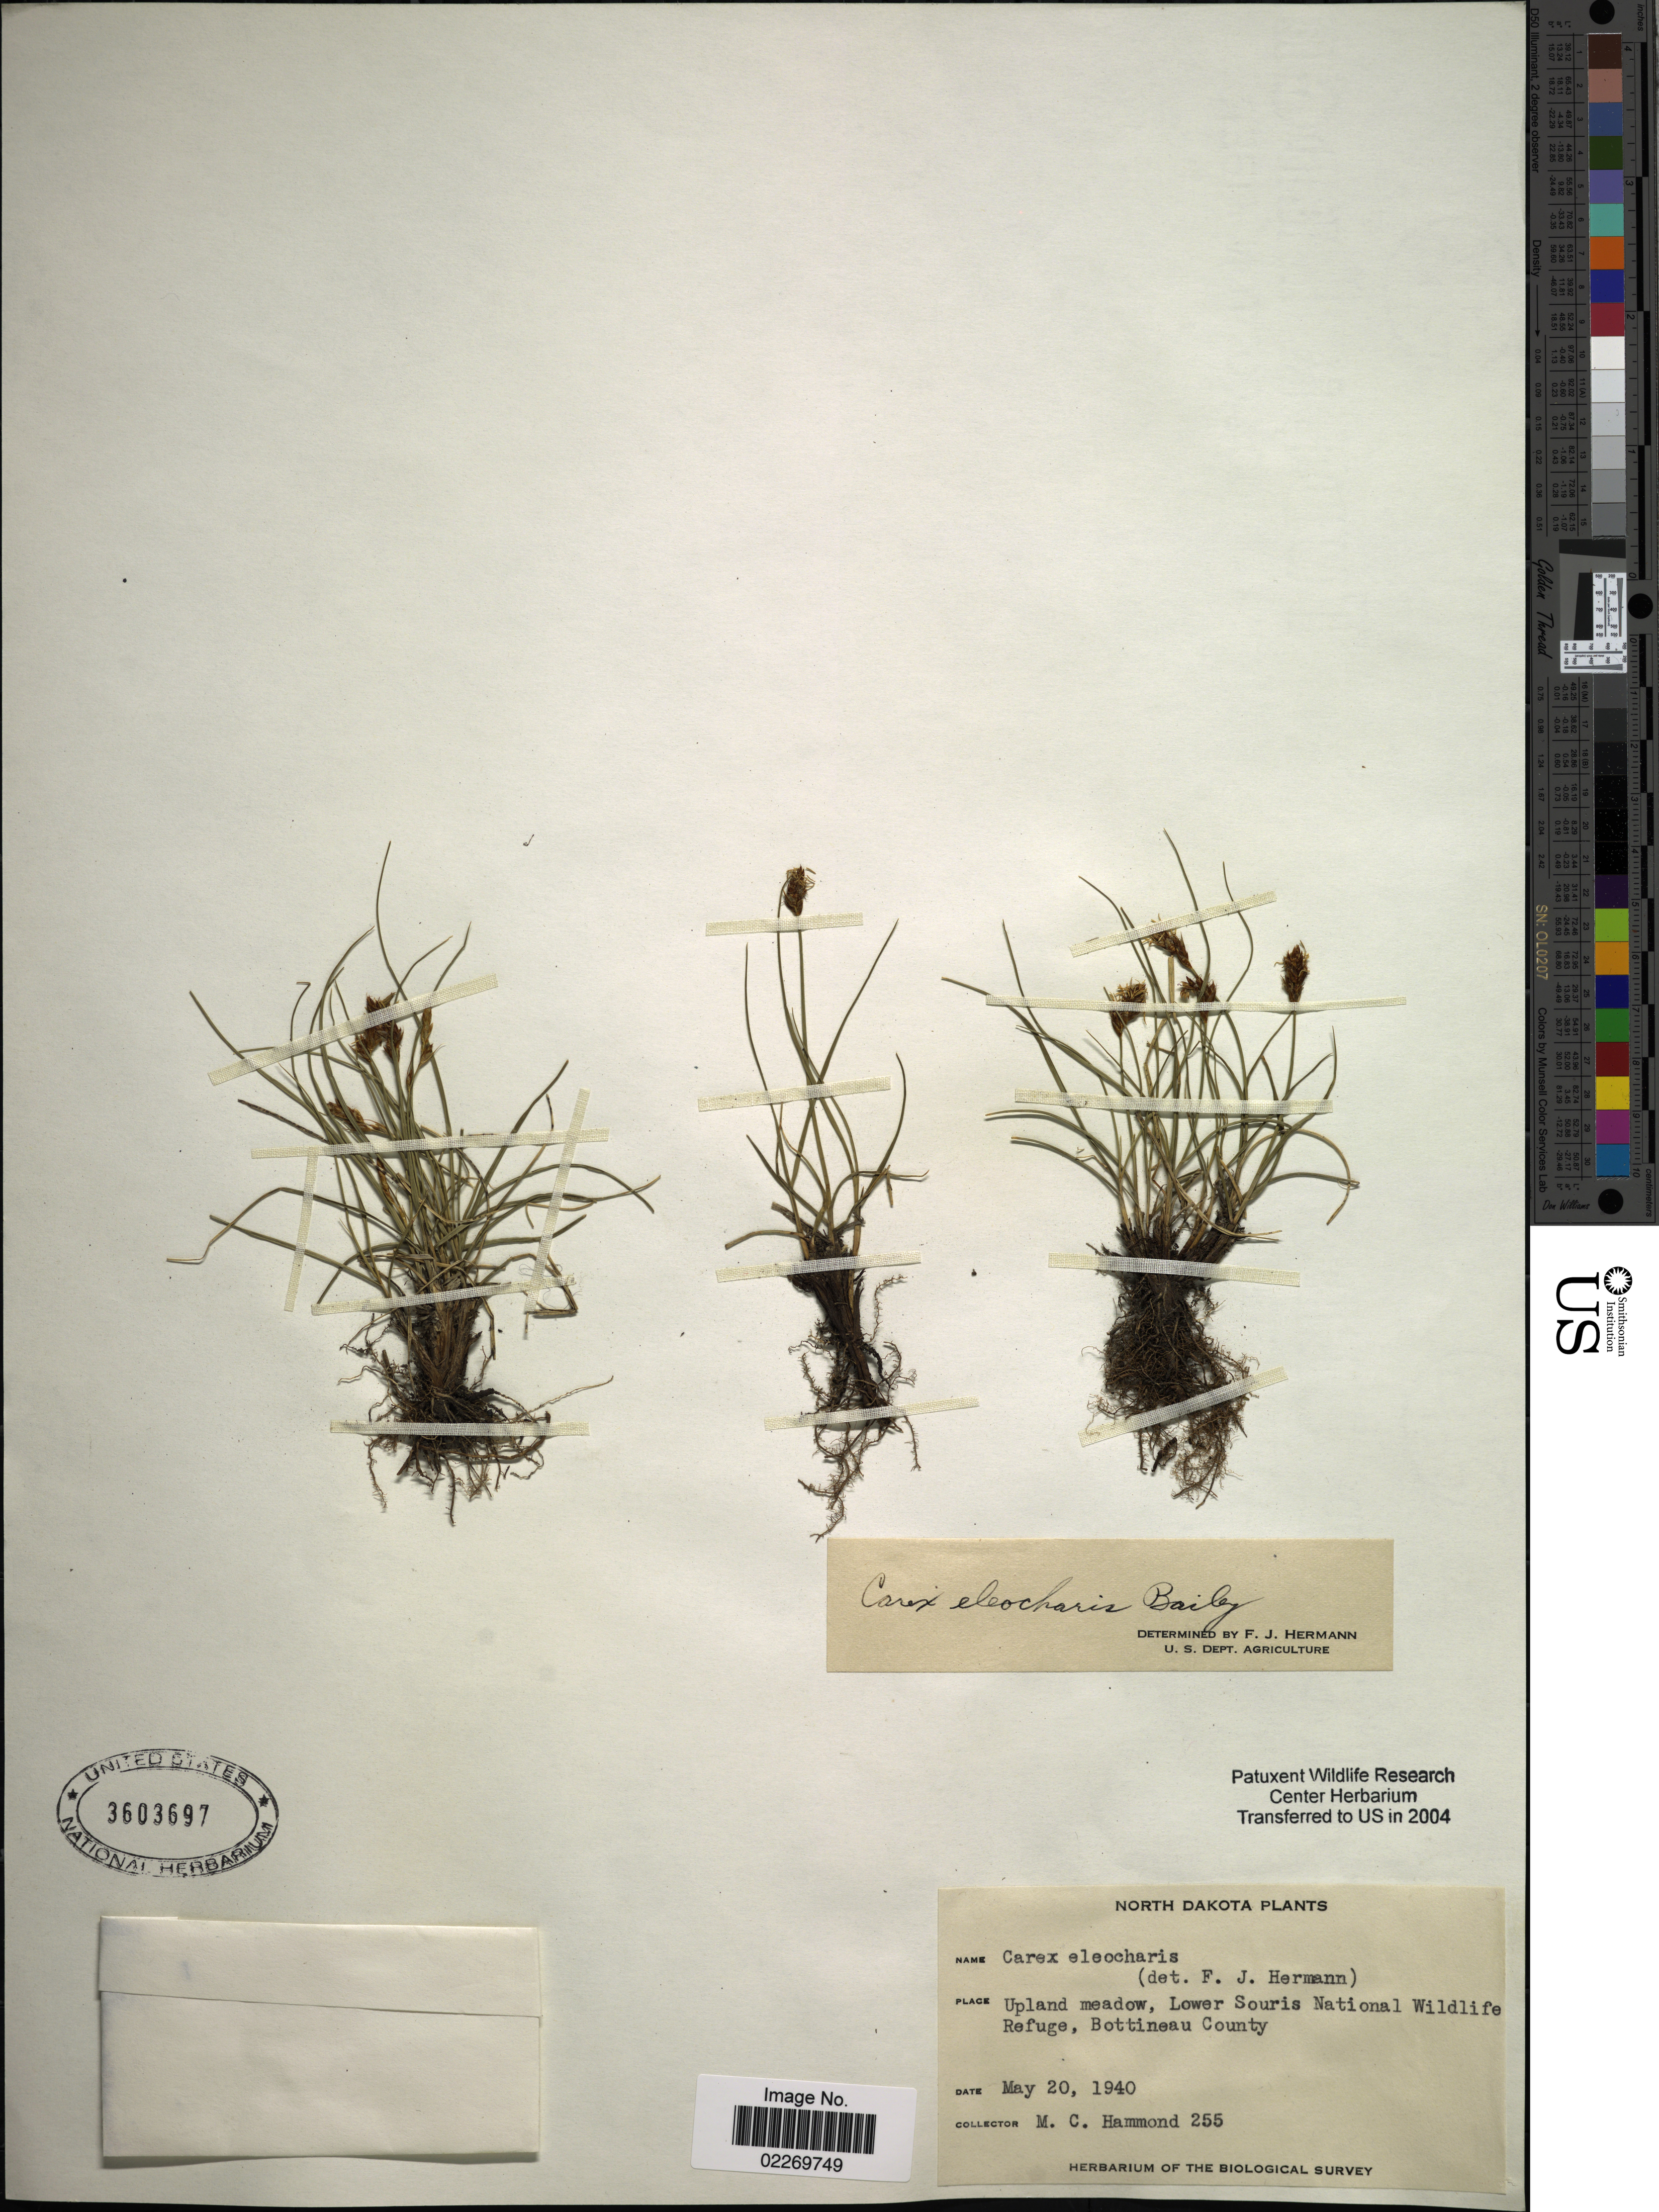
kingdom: Plantae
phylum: Tracheophyta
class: Liliopsida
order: Poales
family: Cyperaceae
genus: Carex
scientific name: Carex eleocharis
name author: L.H. Bailey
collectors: M. Hammond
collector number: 255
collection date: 1940-05-20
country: United States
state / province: North Dakota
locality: Upland meadow, Lower Souris National Wildlife Refuge, Bottineau County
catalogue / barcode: US 3603697